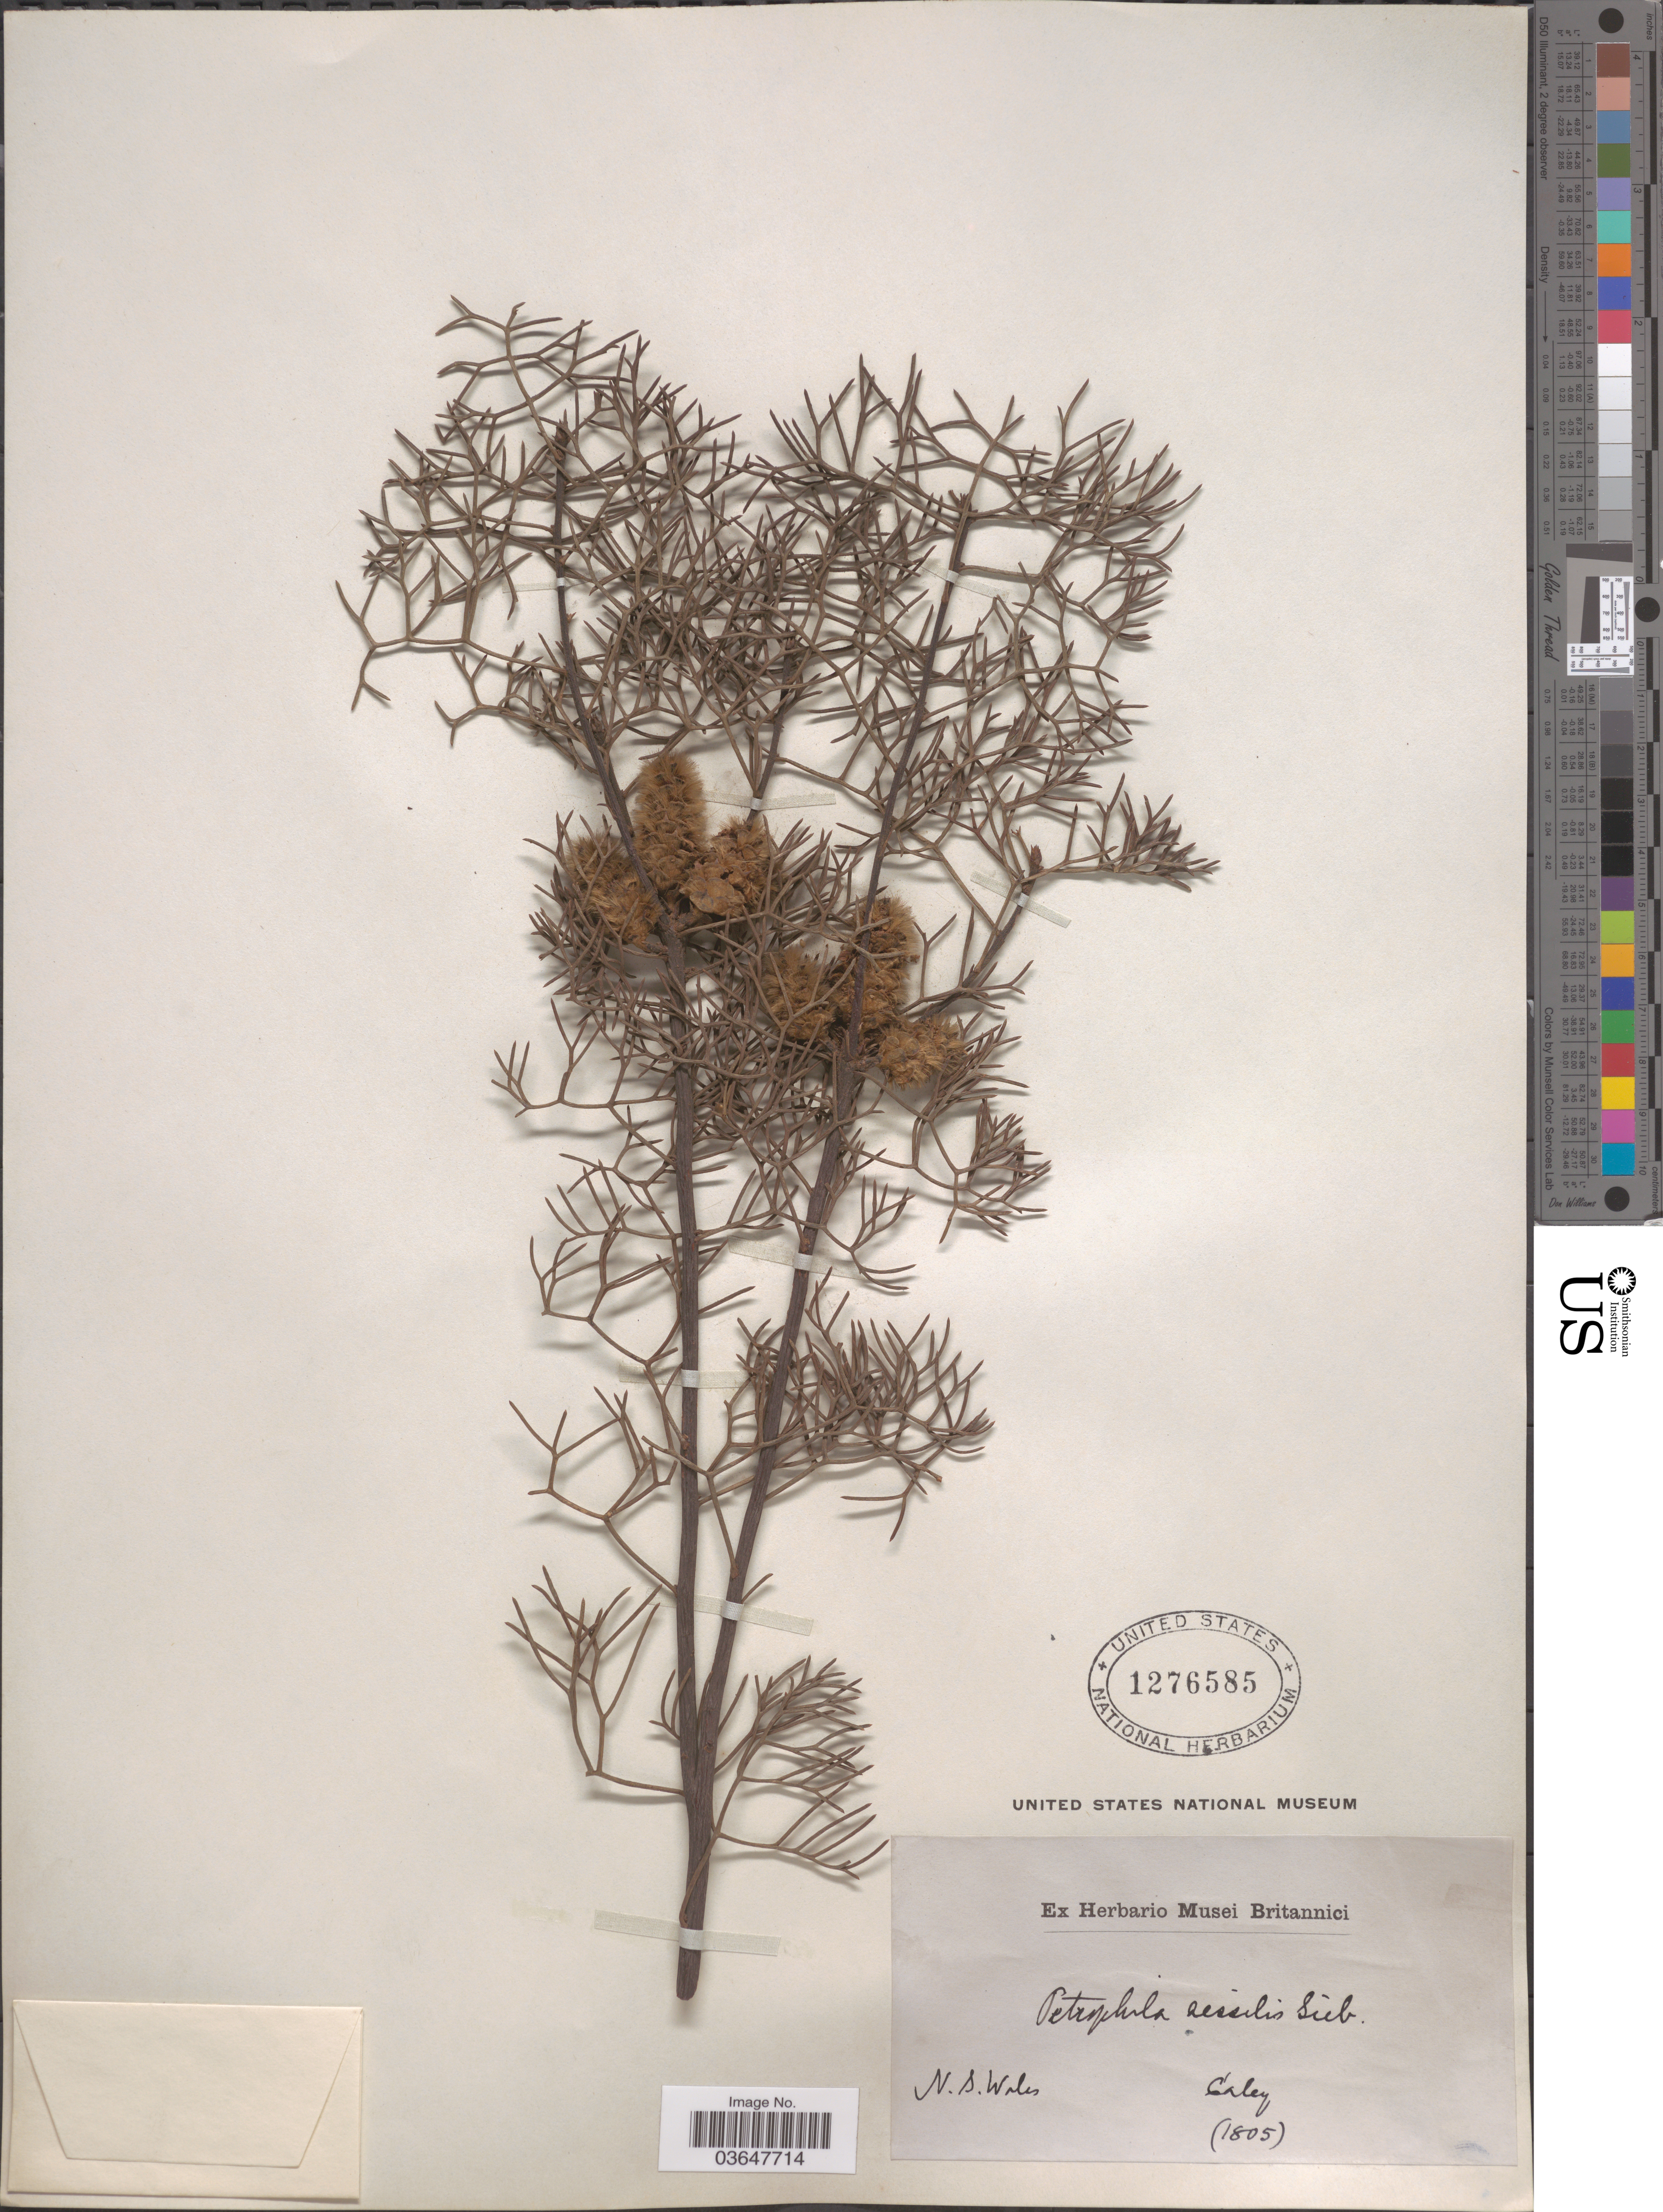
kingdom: Plantae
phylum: Tracheophyta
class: Magnoliopsida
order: Proteales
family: Proteaceae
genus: Petrophile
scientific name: Petrophile sessilis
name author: Sieber ex Schult.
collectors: -. Caley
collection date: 1805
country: Australia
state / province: New South Wales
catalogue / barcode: US 1276585